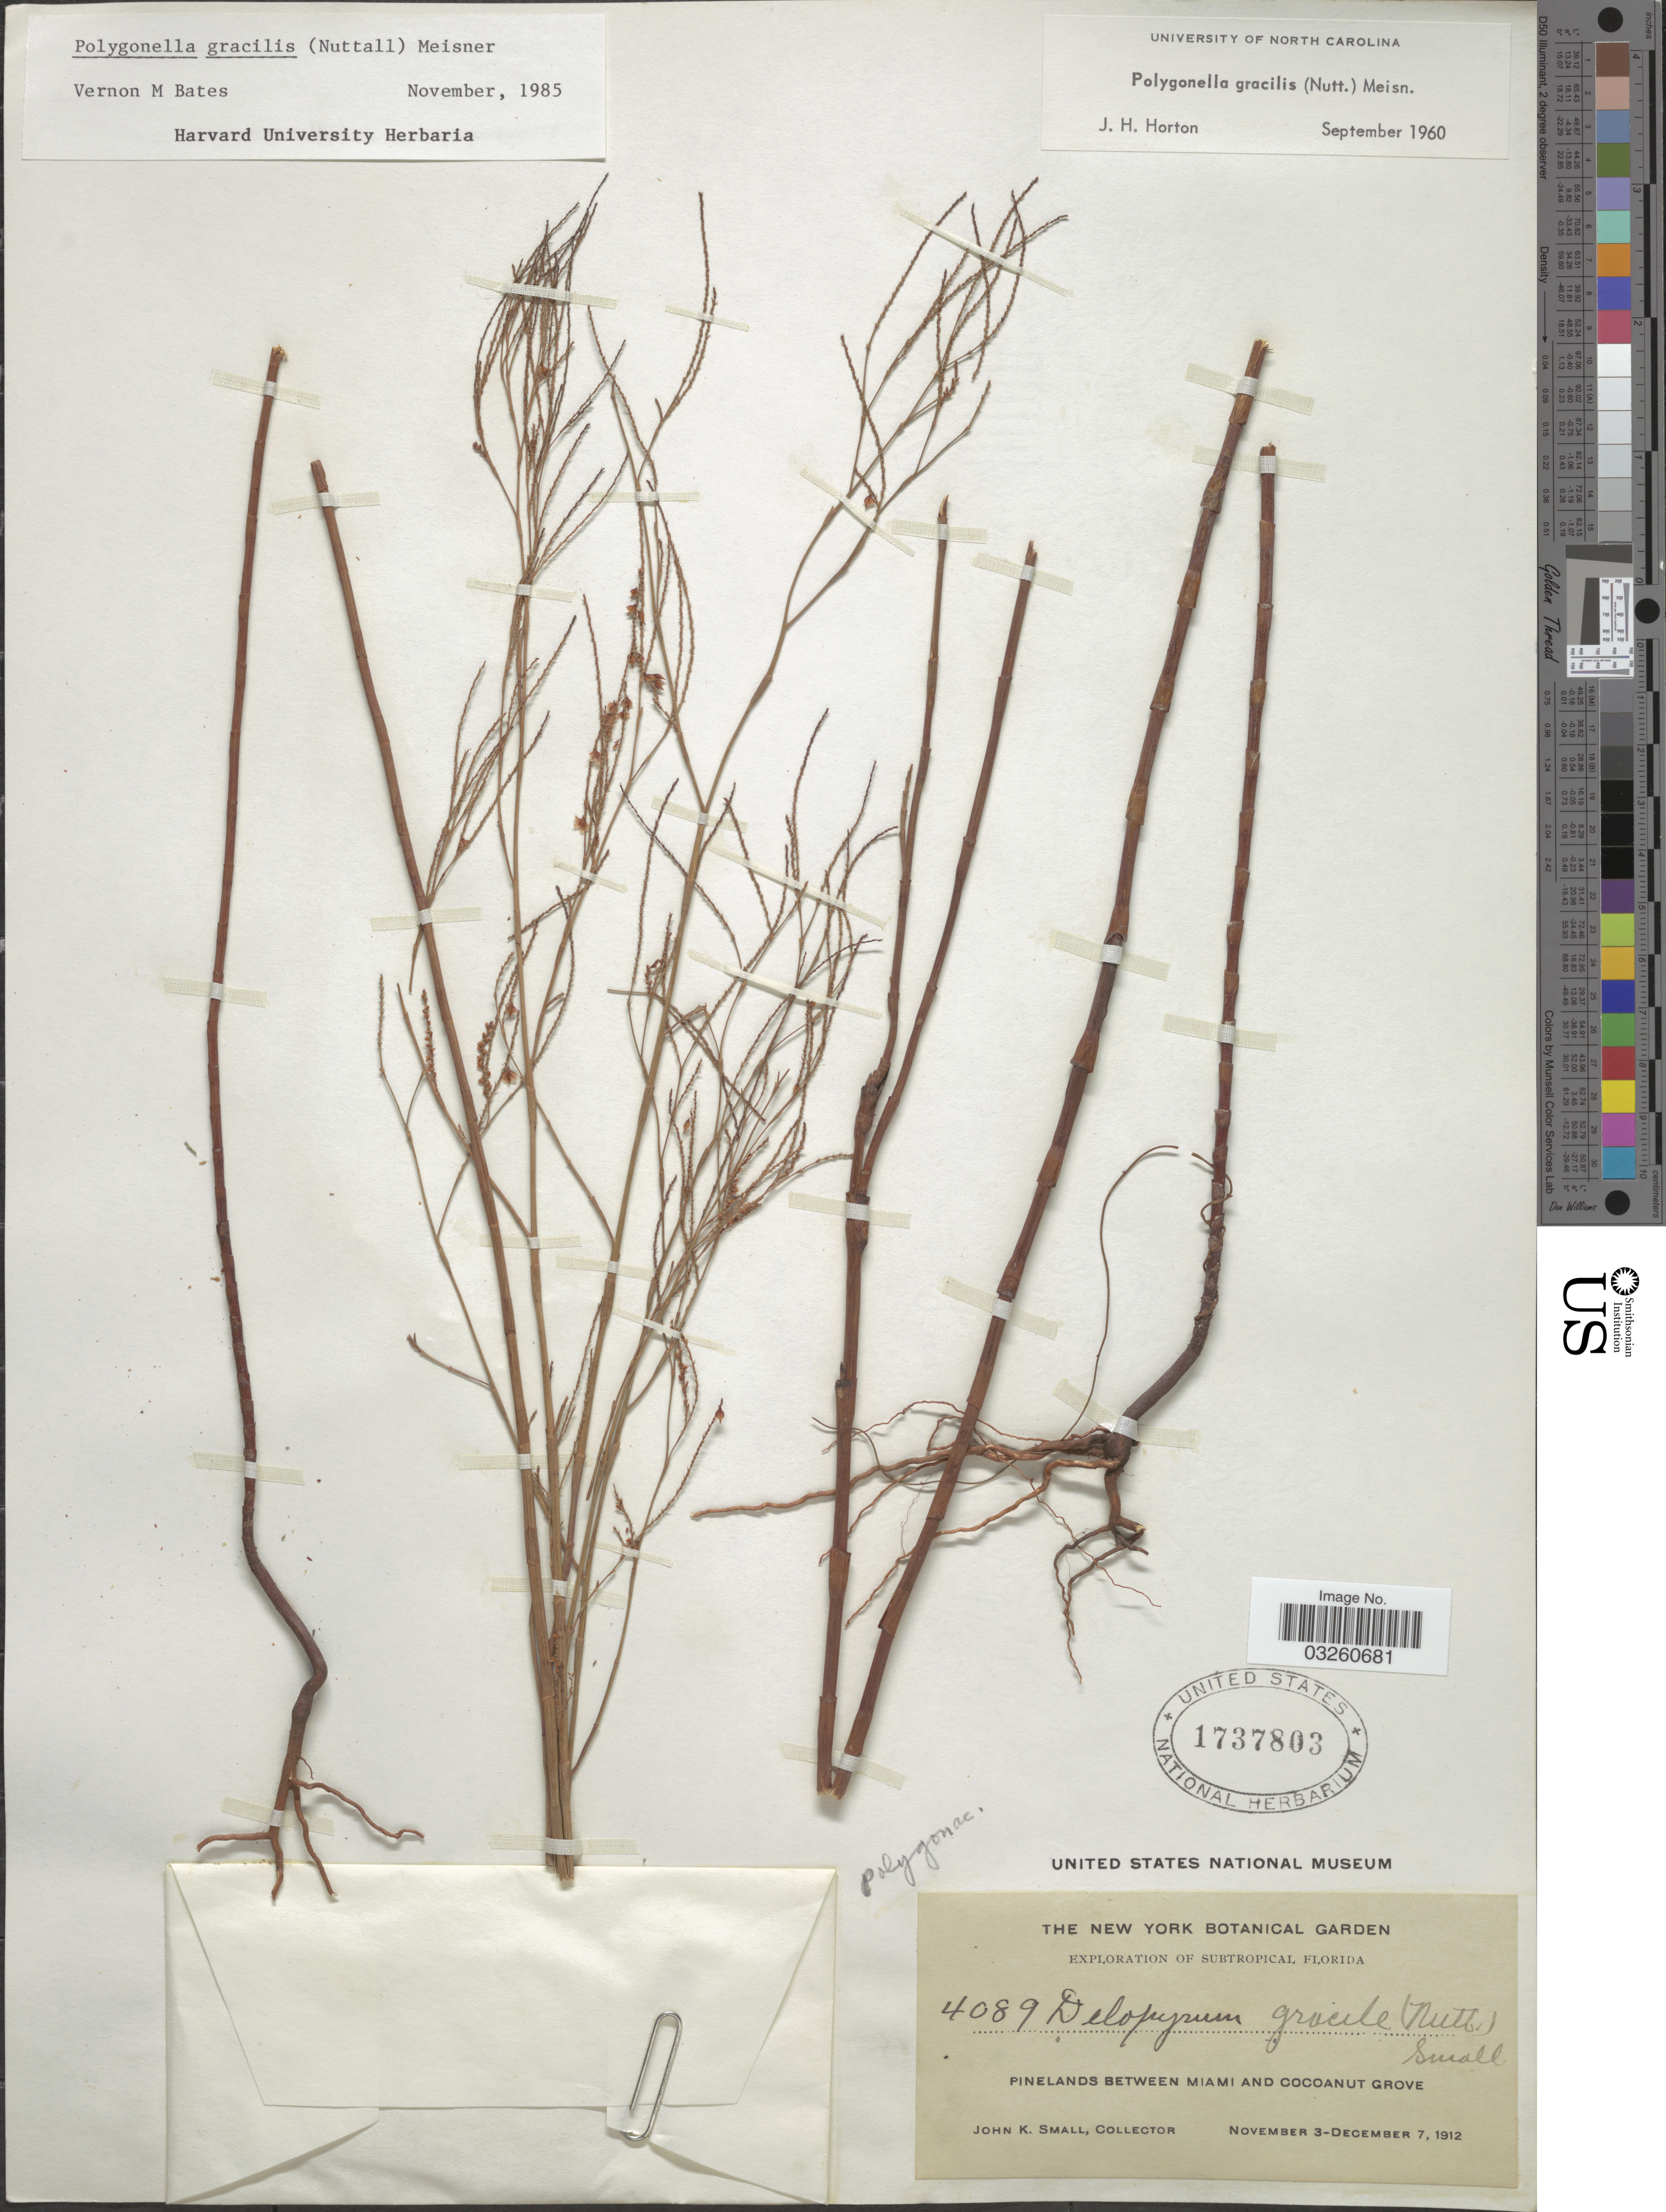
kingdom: Plantae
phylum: Tracheophyta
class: Magnoliopsida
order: Caryophyllales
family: Polygonaceae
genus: Polygonella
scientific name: Polygonella gracilis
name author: (Nutt.) Meisn.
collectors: J. K. Small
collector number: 4089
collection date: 1912-11-03/1912-12-07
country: United States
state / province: Florida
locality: Subtropical Florida. Pinelands between Miami and Cocoanut Grove.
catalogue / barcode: US 1737803